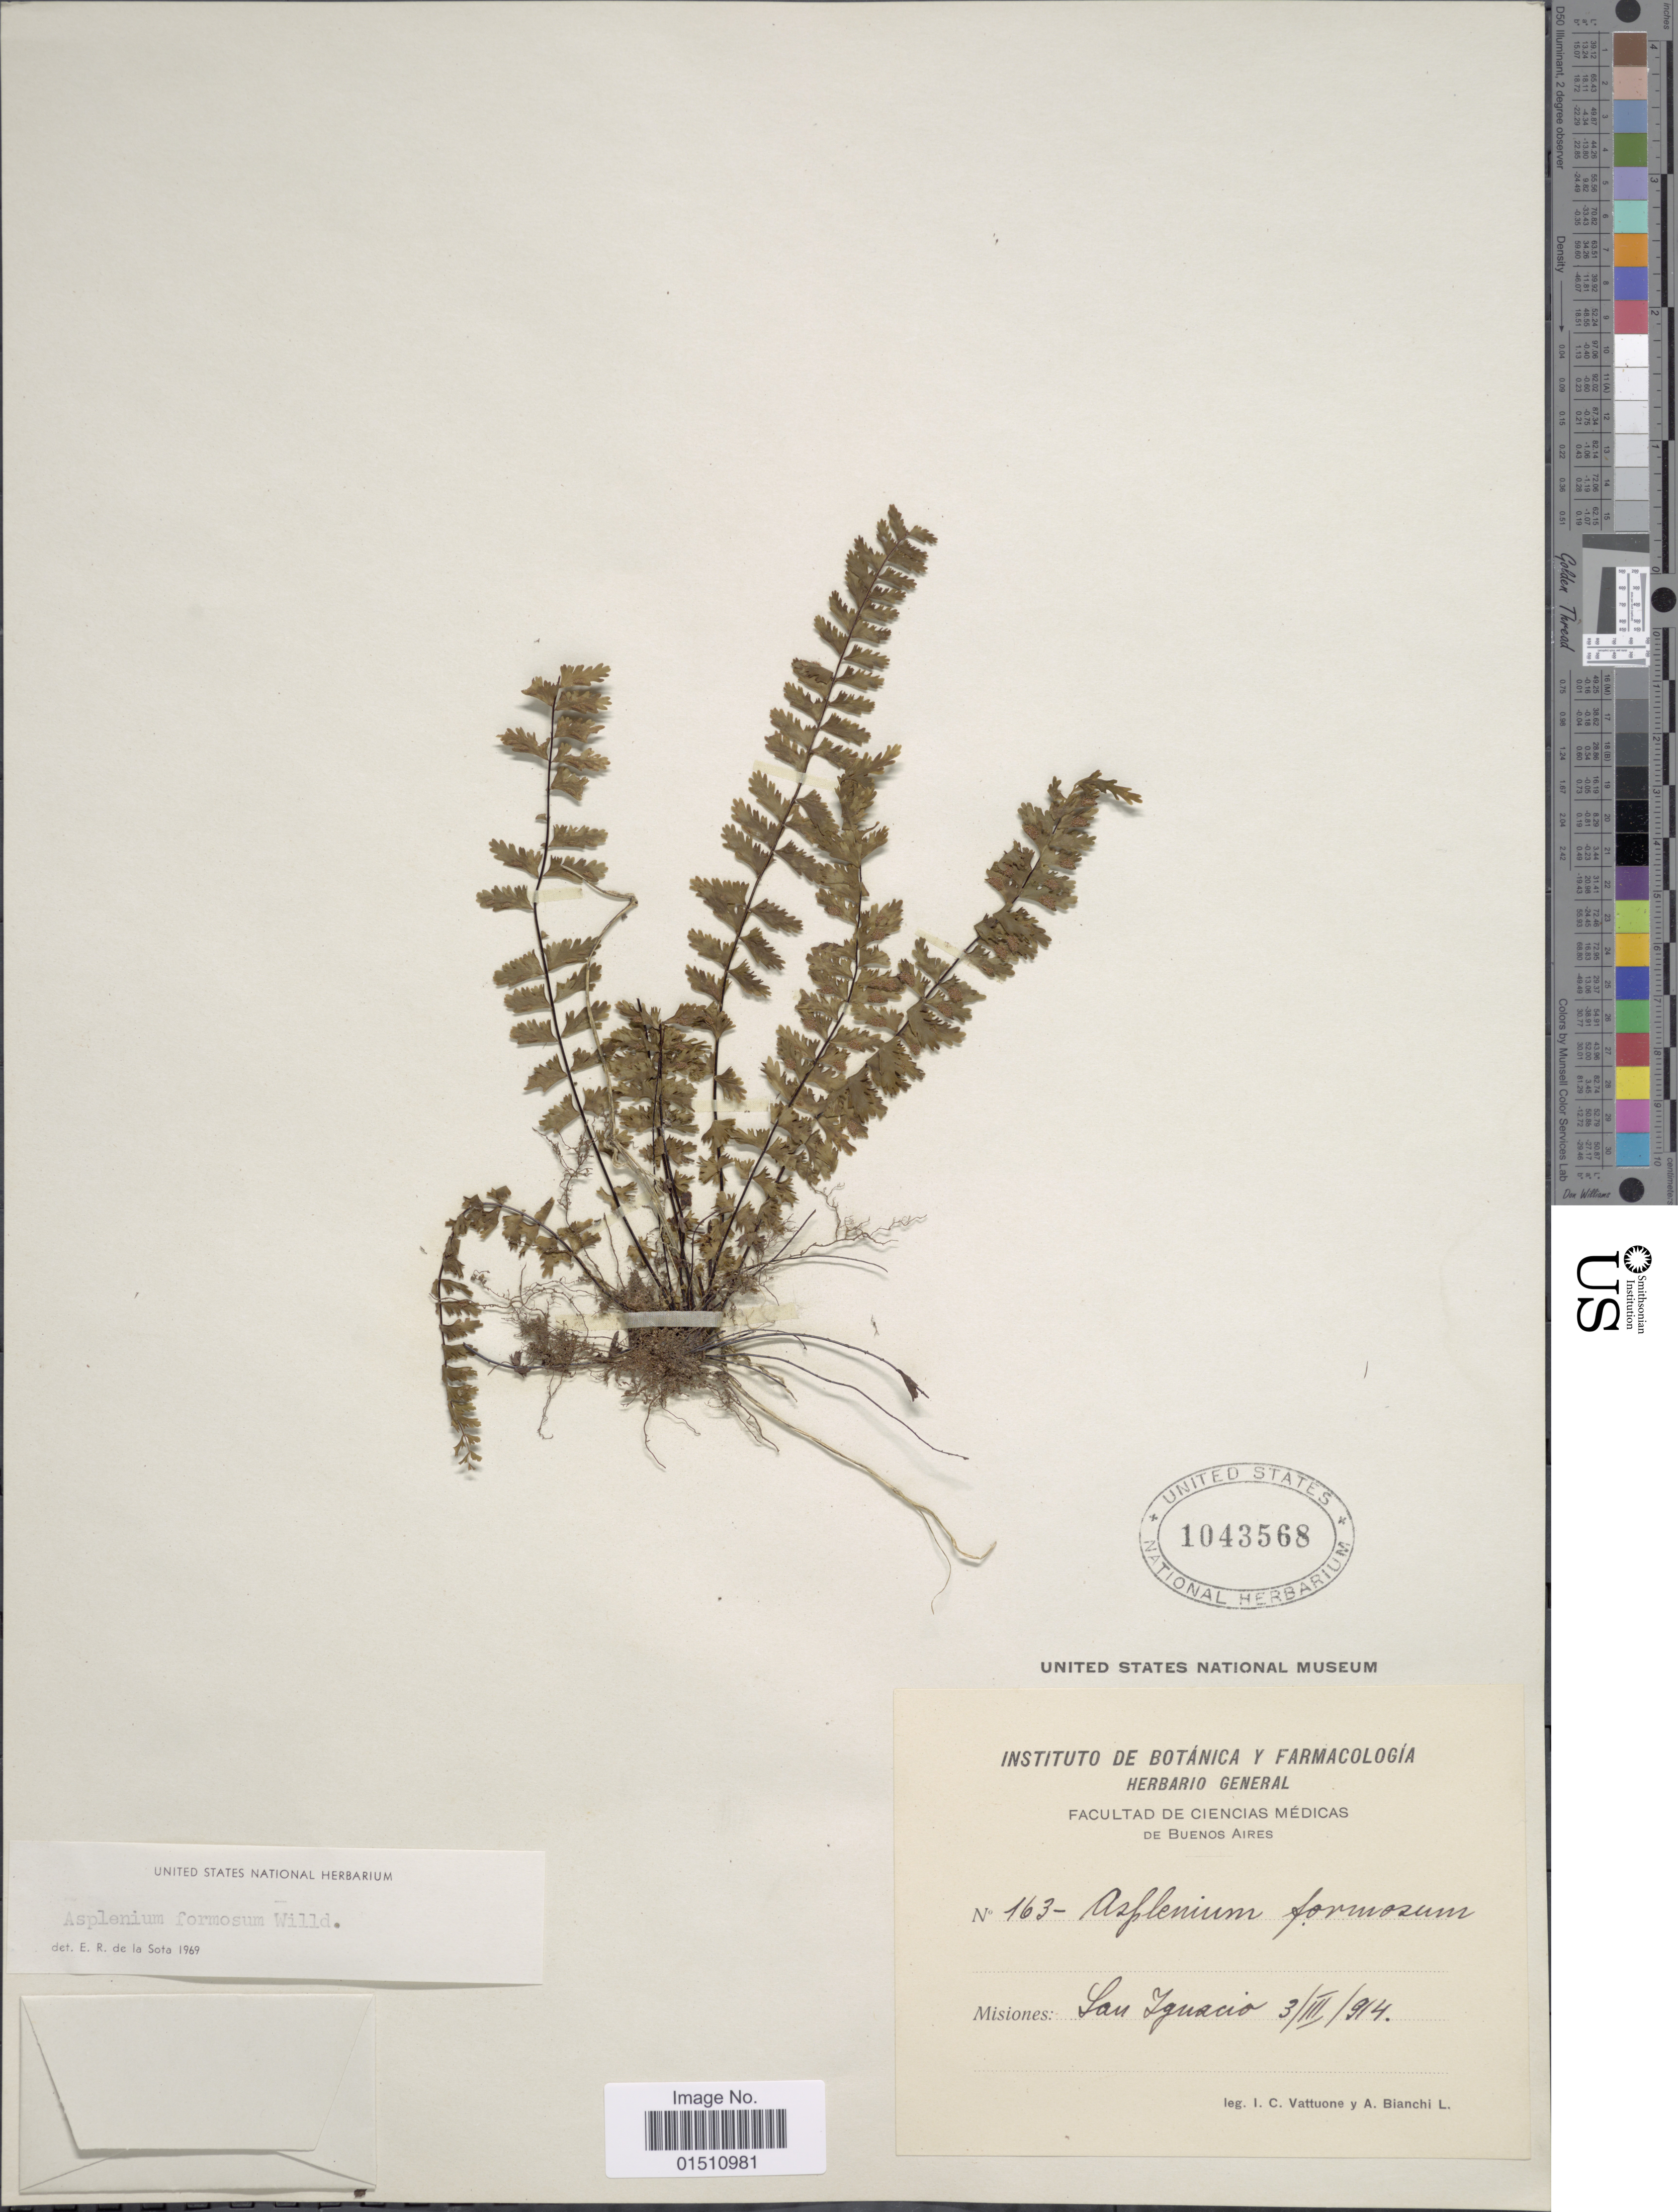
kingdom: Plantae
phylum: Tracheophyta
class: Polypodiopsida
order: Polypodiales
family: Aspleniaceae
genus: Asplenium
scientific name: Asplenium formosum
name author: Willd.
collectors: I. Vattuone & A. Bianchi L.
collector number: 163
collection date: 1914-03-03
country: Argentina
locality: San Ignacio, de Buenos Aires.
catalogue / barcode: US 1043568